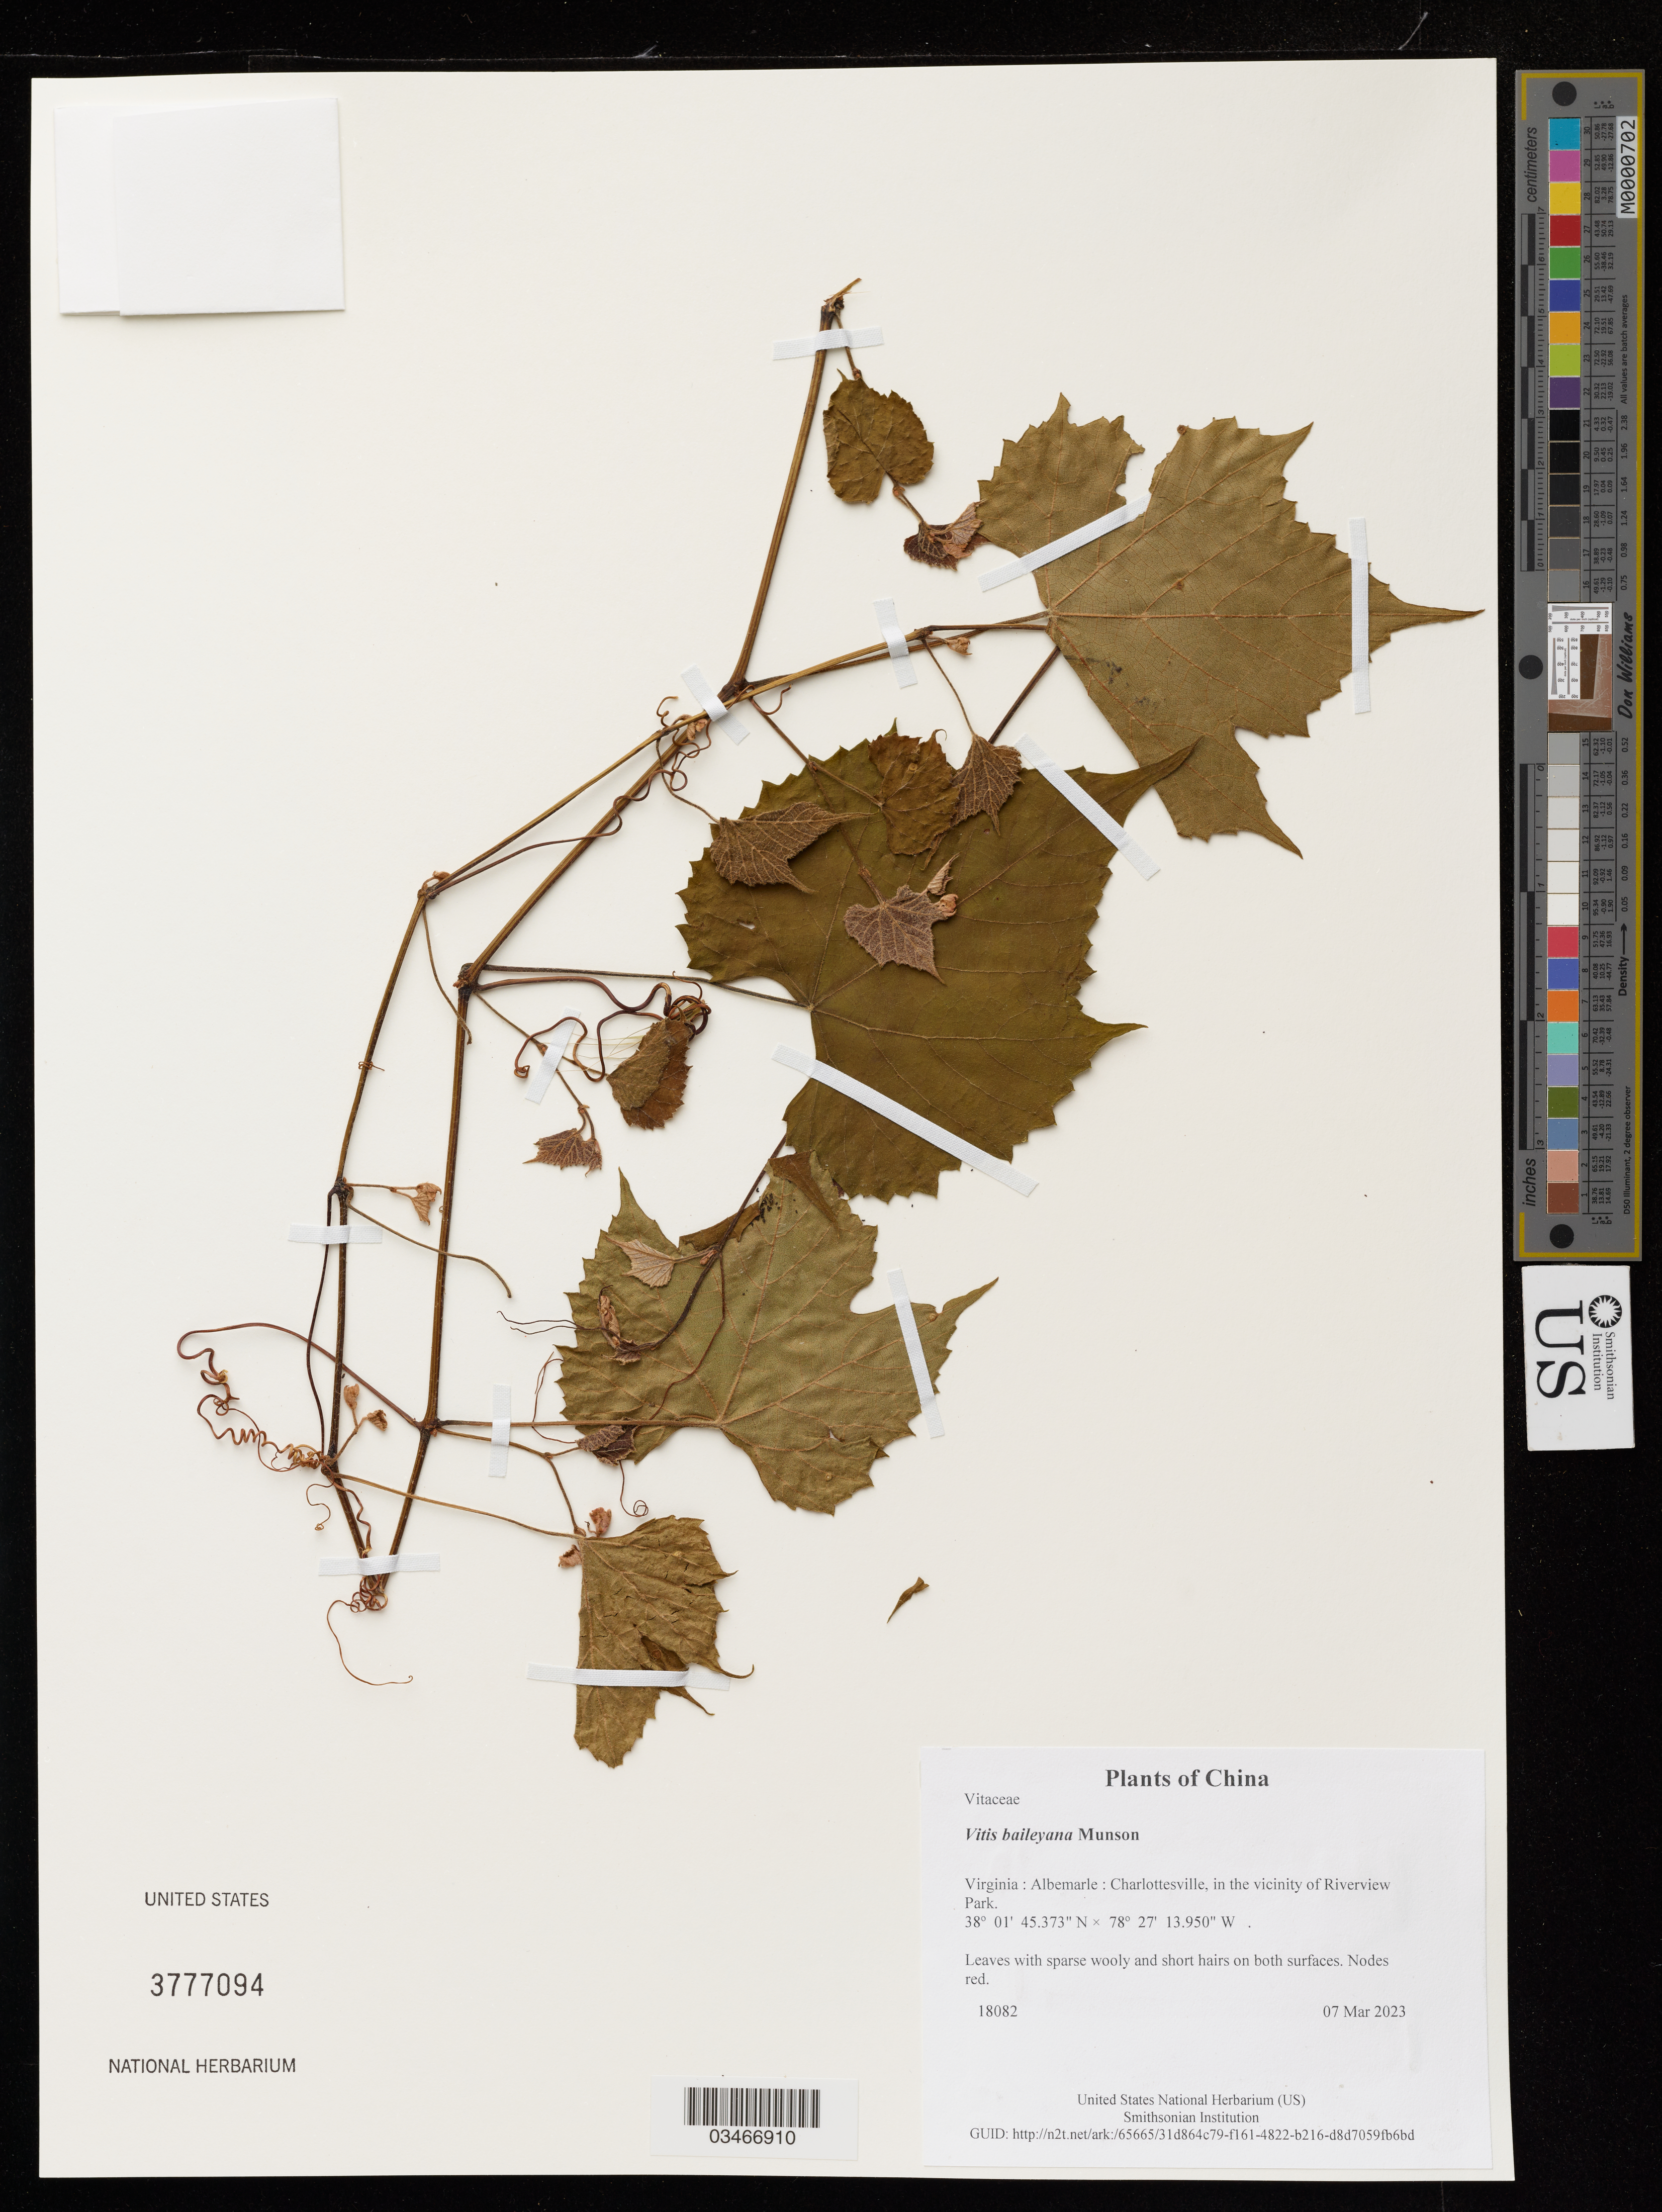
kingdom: Plantae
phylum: Tracheophyta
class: Magnoliopsida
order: Vitales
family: Vitaceae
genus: Vitis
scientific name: Vitis baileyana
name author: Munson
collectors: J. Wen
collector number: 18082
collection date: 2023-03-07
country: United States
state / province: Virginia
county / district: Albemarle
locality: Charlottesville, in the vicinity of Riverview Park.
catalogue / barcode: US 3777094